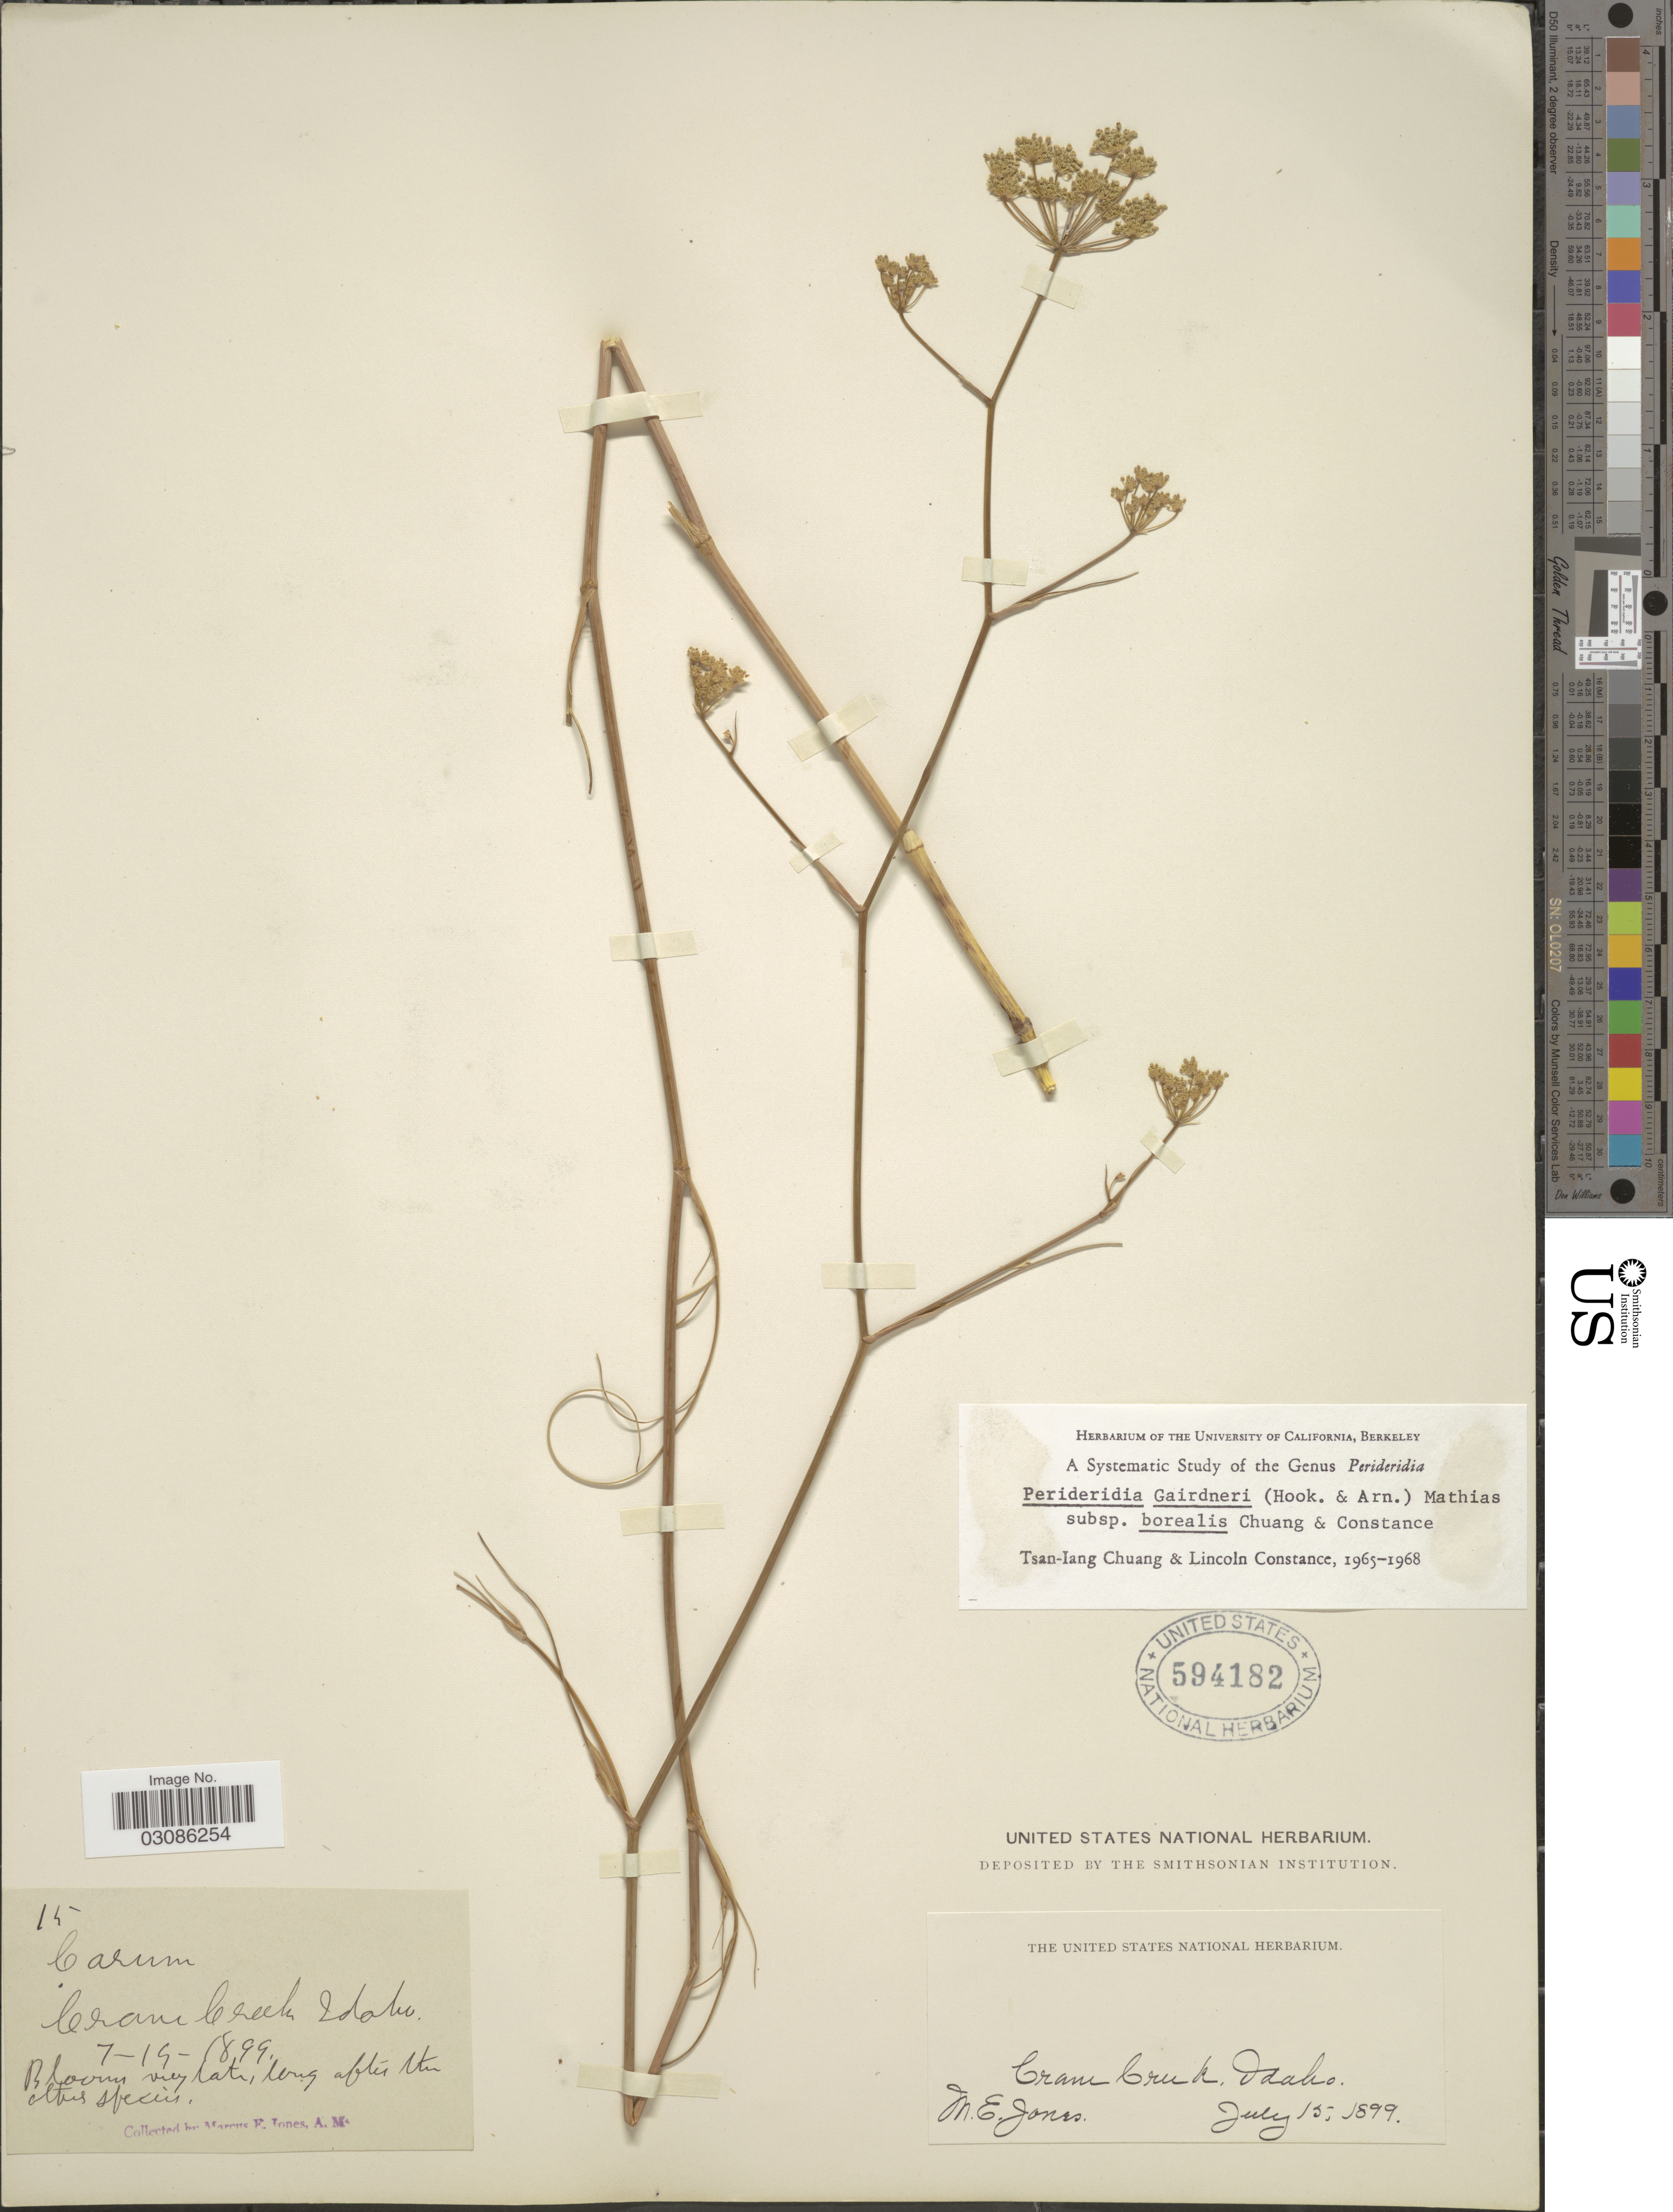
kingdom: Plantae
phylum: Tracheophyta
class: Magnoliopsida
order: Apiales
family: Apiaceae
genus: Perideridia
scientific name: Perideridia gairdneri subsp. borealis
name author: T.I. Chuang & Constance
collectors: M. E. Jones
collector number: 15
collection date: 1899-07-15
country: United States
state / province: Idaho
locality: Crane Creek.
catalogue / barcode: US 594182